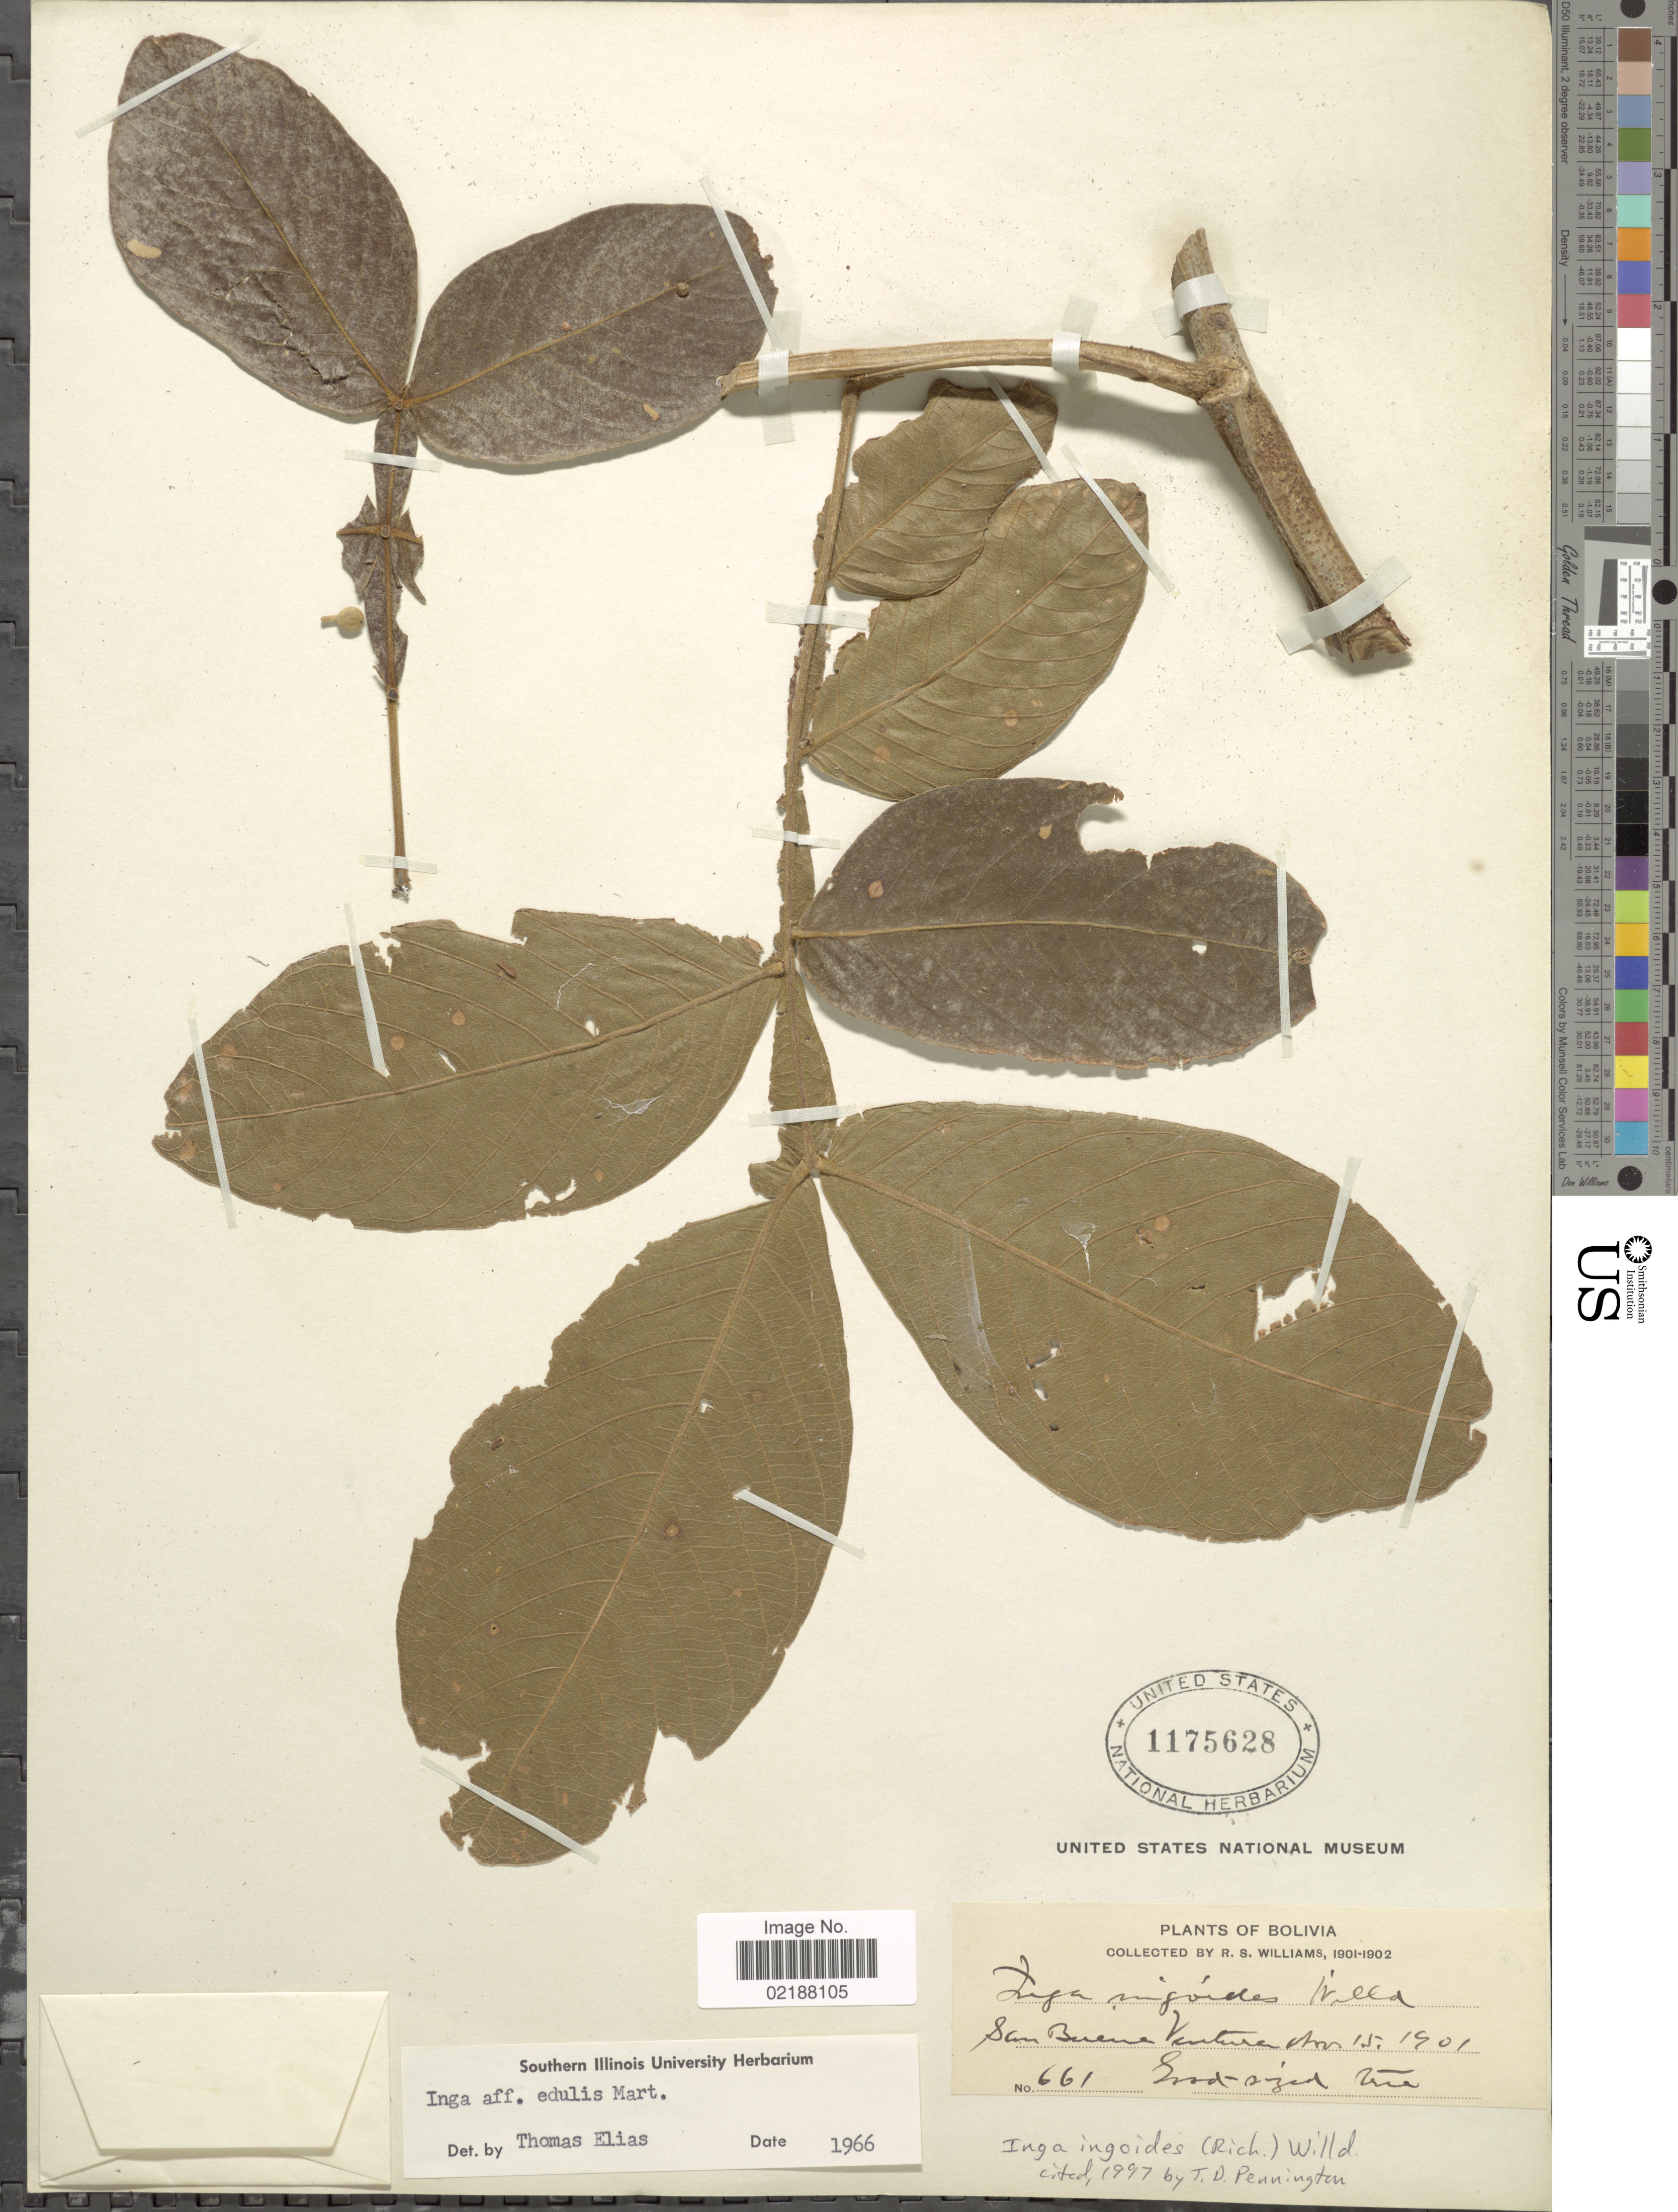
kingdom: Plantae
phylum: Tracheophyta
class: Magnoliopsida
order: Fabales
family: Fabaceae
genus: Inga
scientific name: Inga ingoides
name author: (Rich.) Willd.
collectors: R. S. Williams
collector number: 661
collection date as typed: Nov. 15, 1901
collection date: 1901-11-15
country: Bolivia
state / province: La Paz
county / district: Iturralde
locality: San Buena Ventura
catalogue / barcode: US 1175628